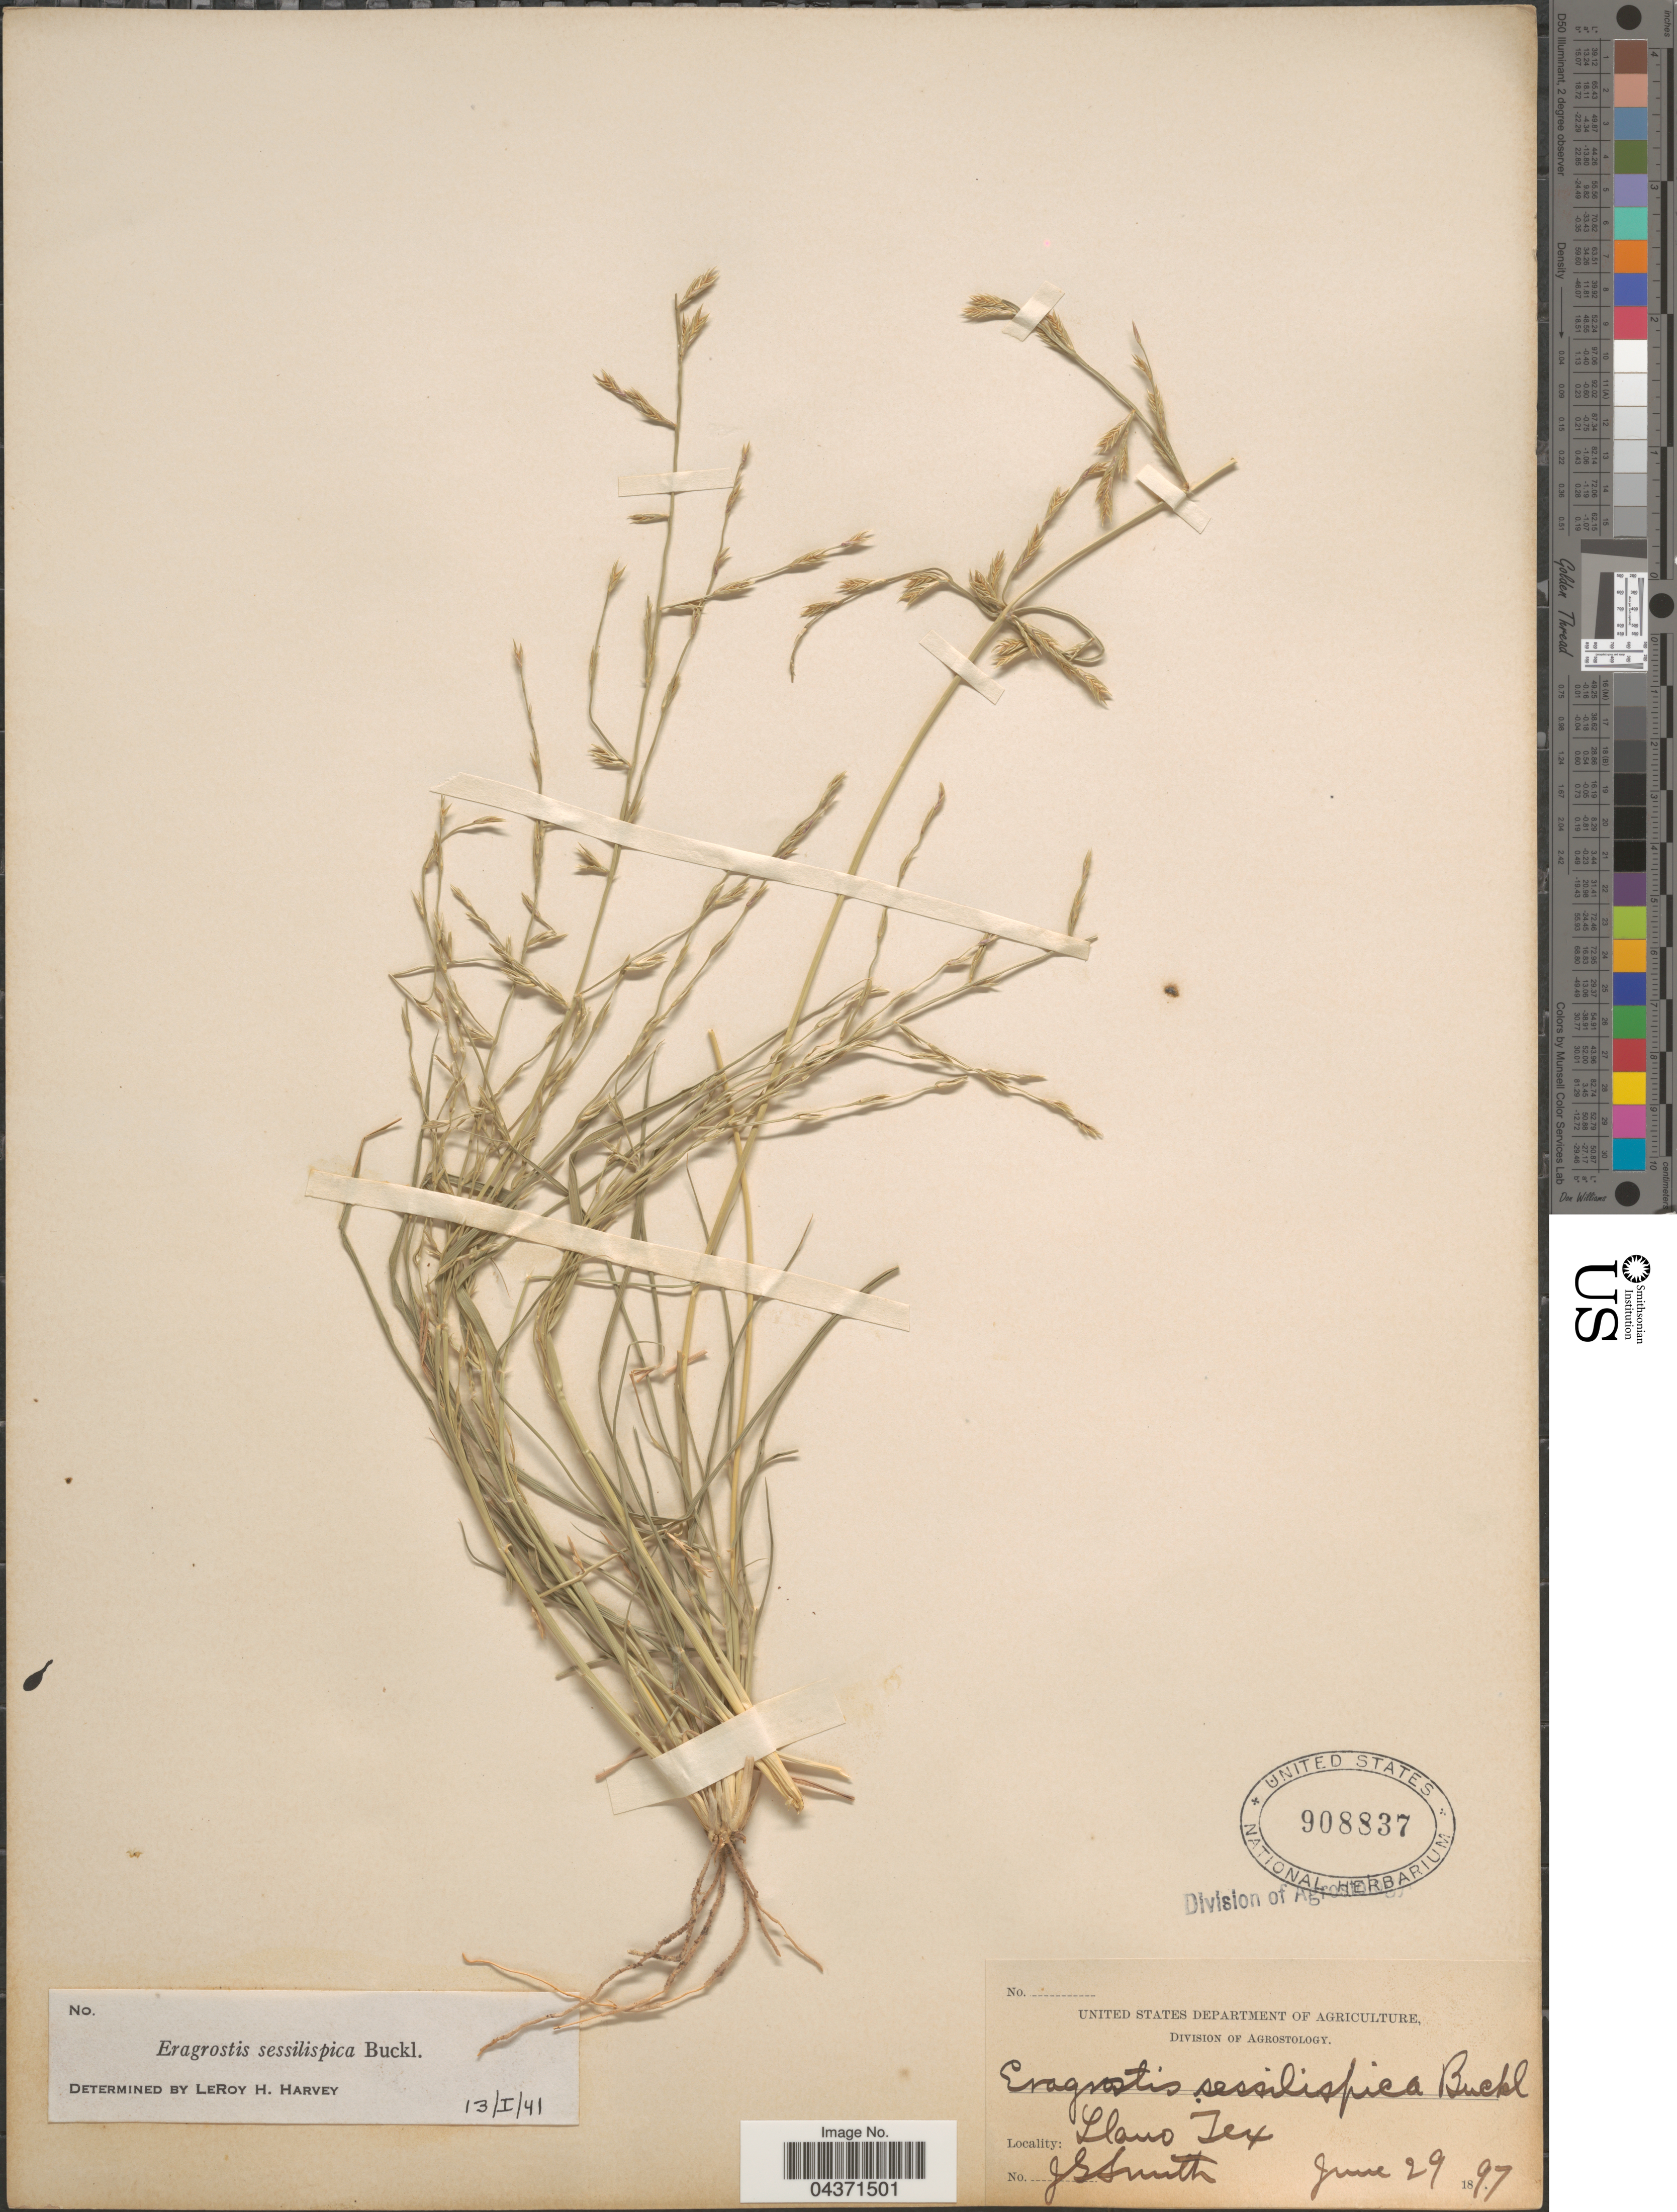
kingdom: Plantae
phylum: Tracheophyta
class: Liliopsida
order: Poales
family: Poaceae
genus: Eragrostis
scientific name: Eragrostis sessilispica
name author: Buckley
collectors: J. Smith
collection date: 1897-06-29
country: United States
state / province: Texas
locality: Llano.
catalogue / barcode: US 908837